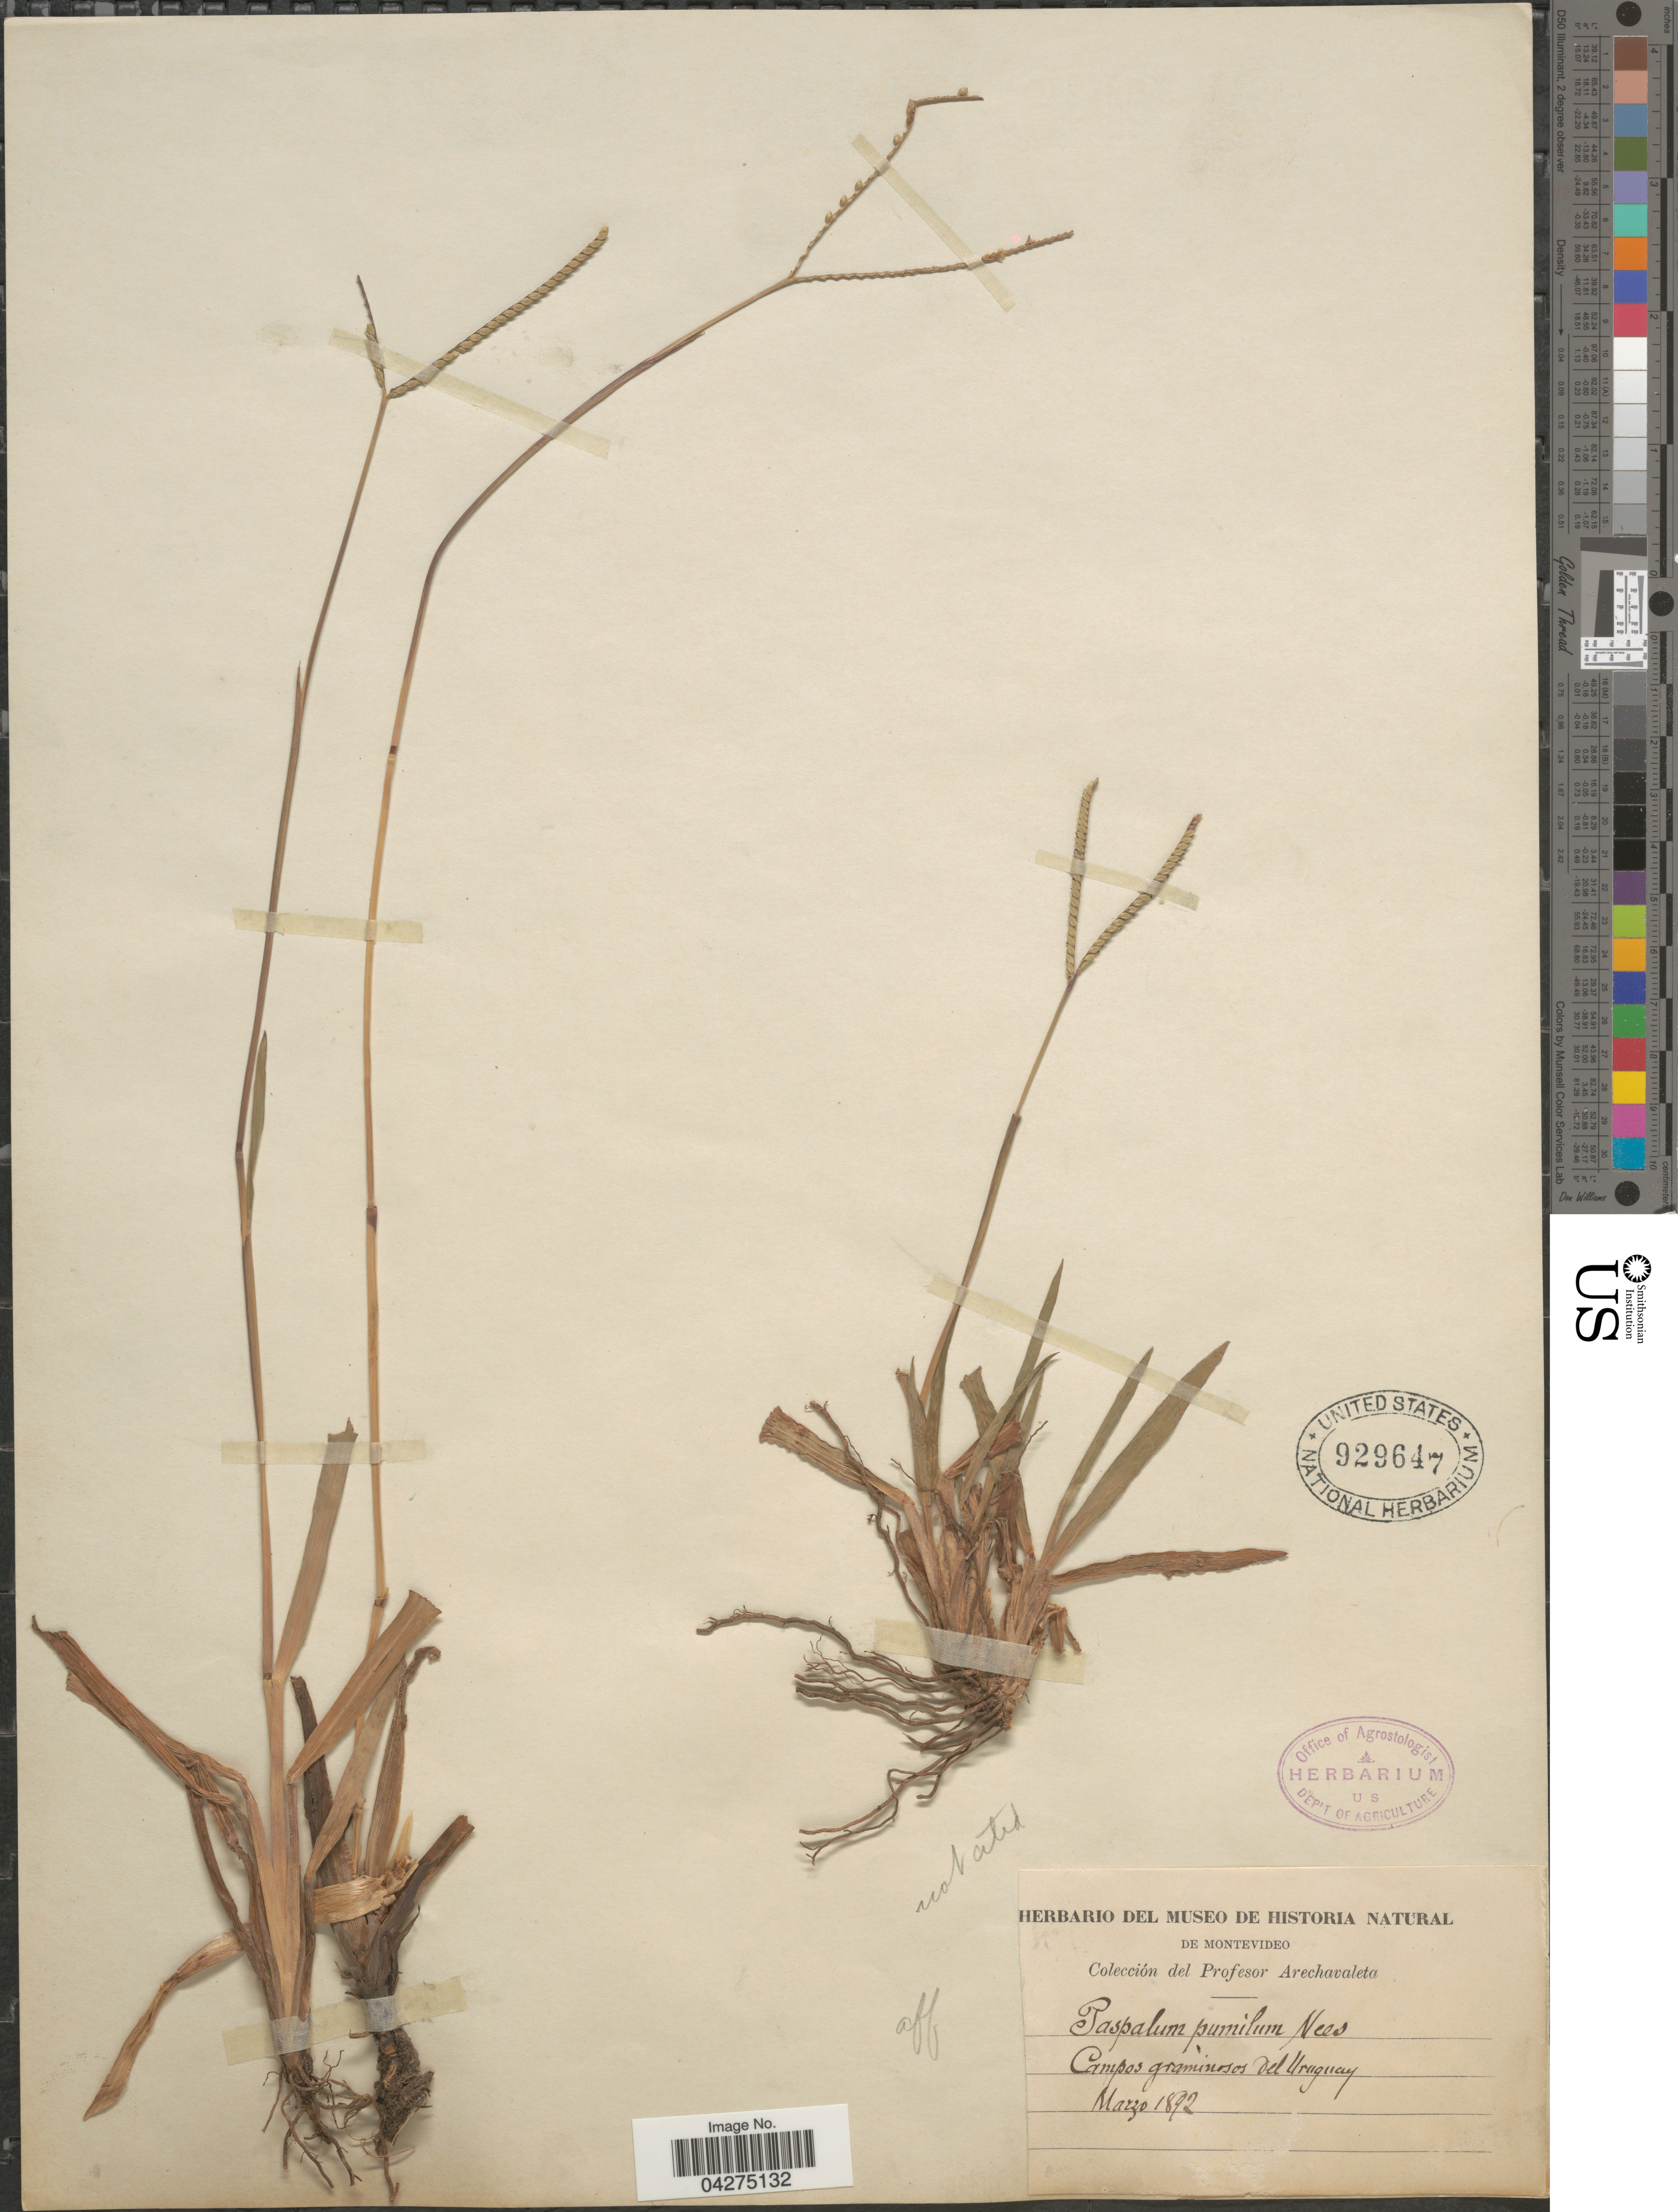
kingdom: Plantae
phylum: Tracheophyta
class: Liliopsida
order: Poales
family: Poaceae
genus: Paspalum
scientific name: Paspalum pumilum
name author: Nees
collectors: Arechavaleta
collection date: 1892-03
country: Uruguay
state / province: Montevideo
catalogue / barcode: US 929647